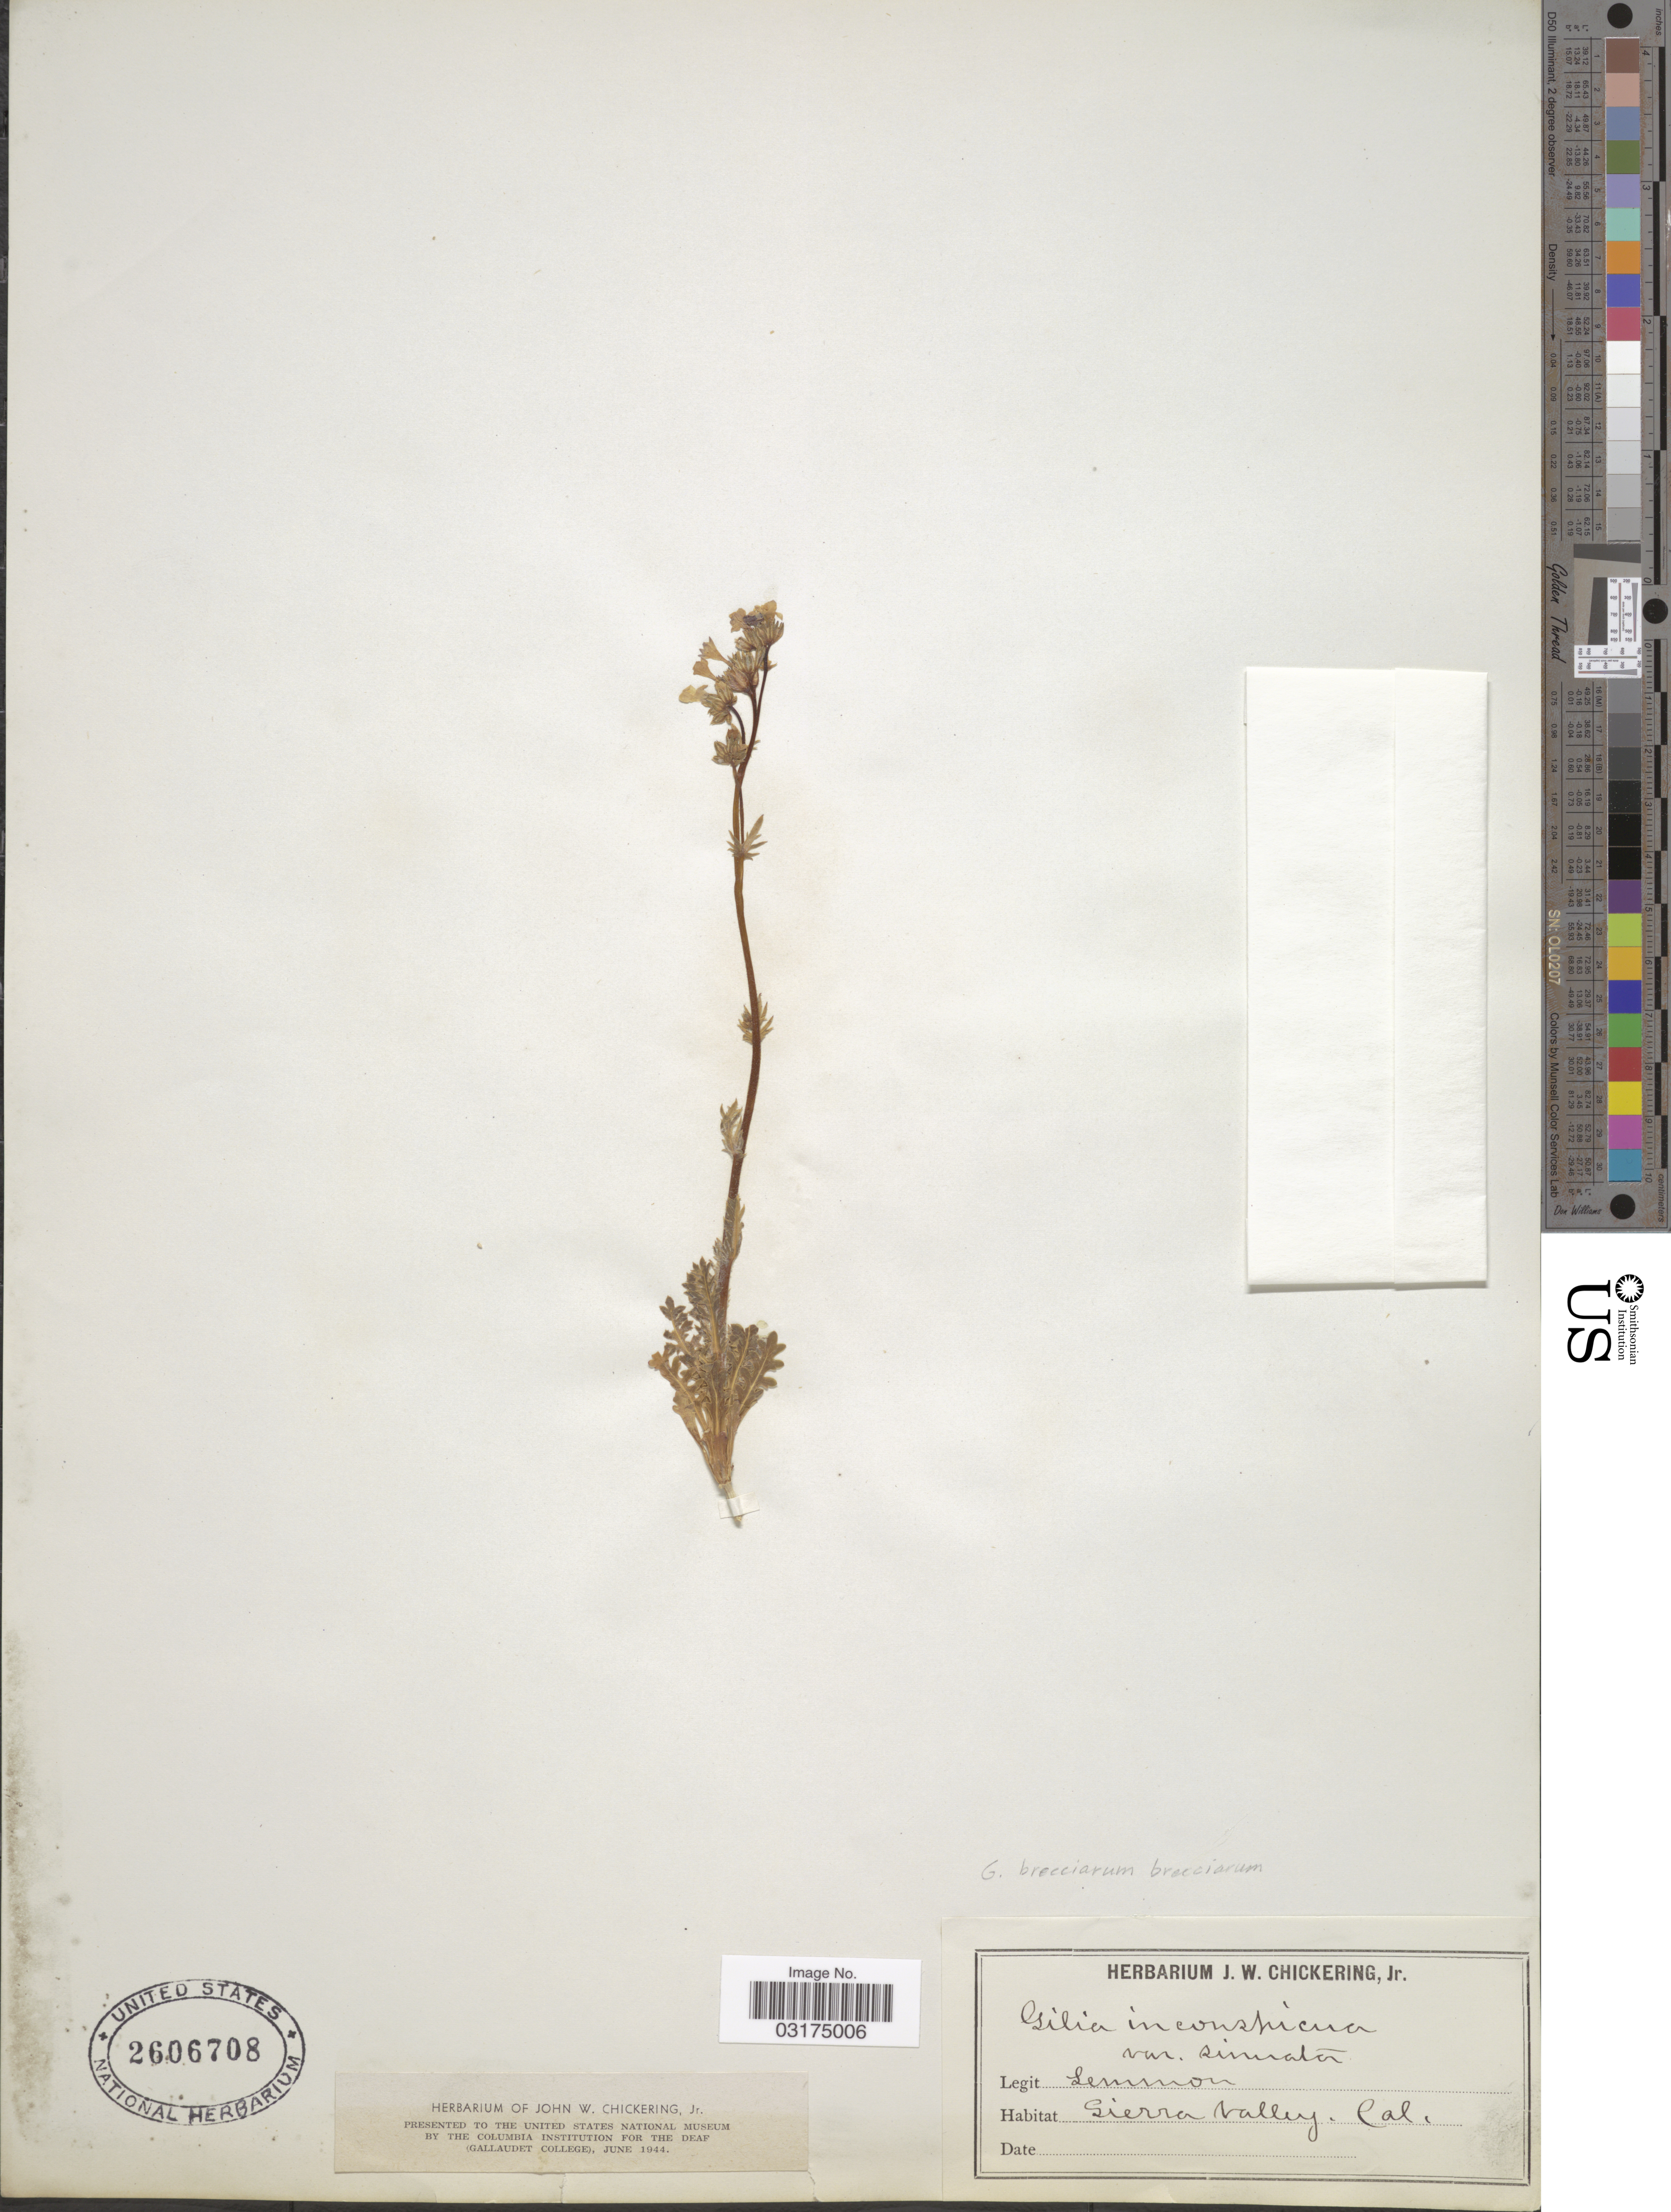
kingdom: Plantae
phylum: Tracheophyta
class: Magnoliopsida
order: Ericales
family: Polemoniaceae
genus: Gilia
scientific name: Gilia brecciarum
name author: M.E. Jones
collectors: Ex herb. John W. Chickering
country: United States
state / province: California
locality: Lemmon. Sierra Valley. Cal.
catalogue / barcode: US 2606708